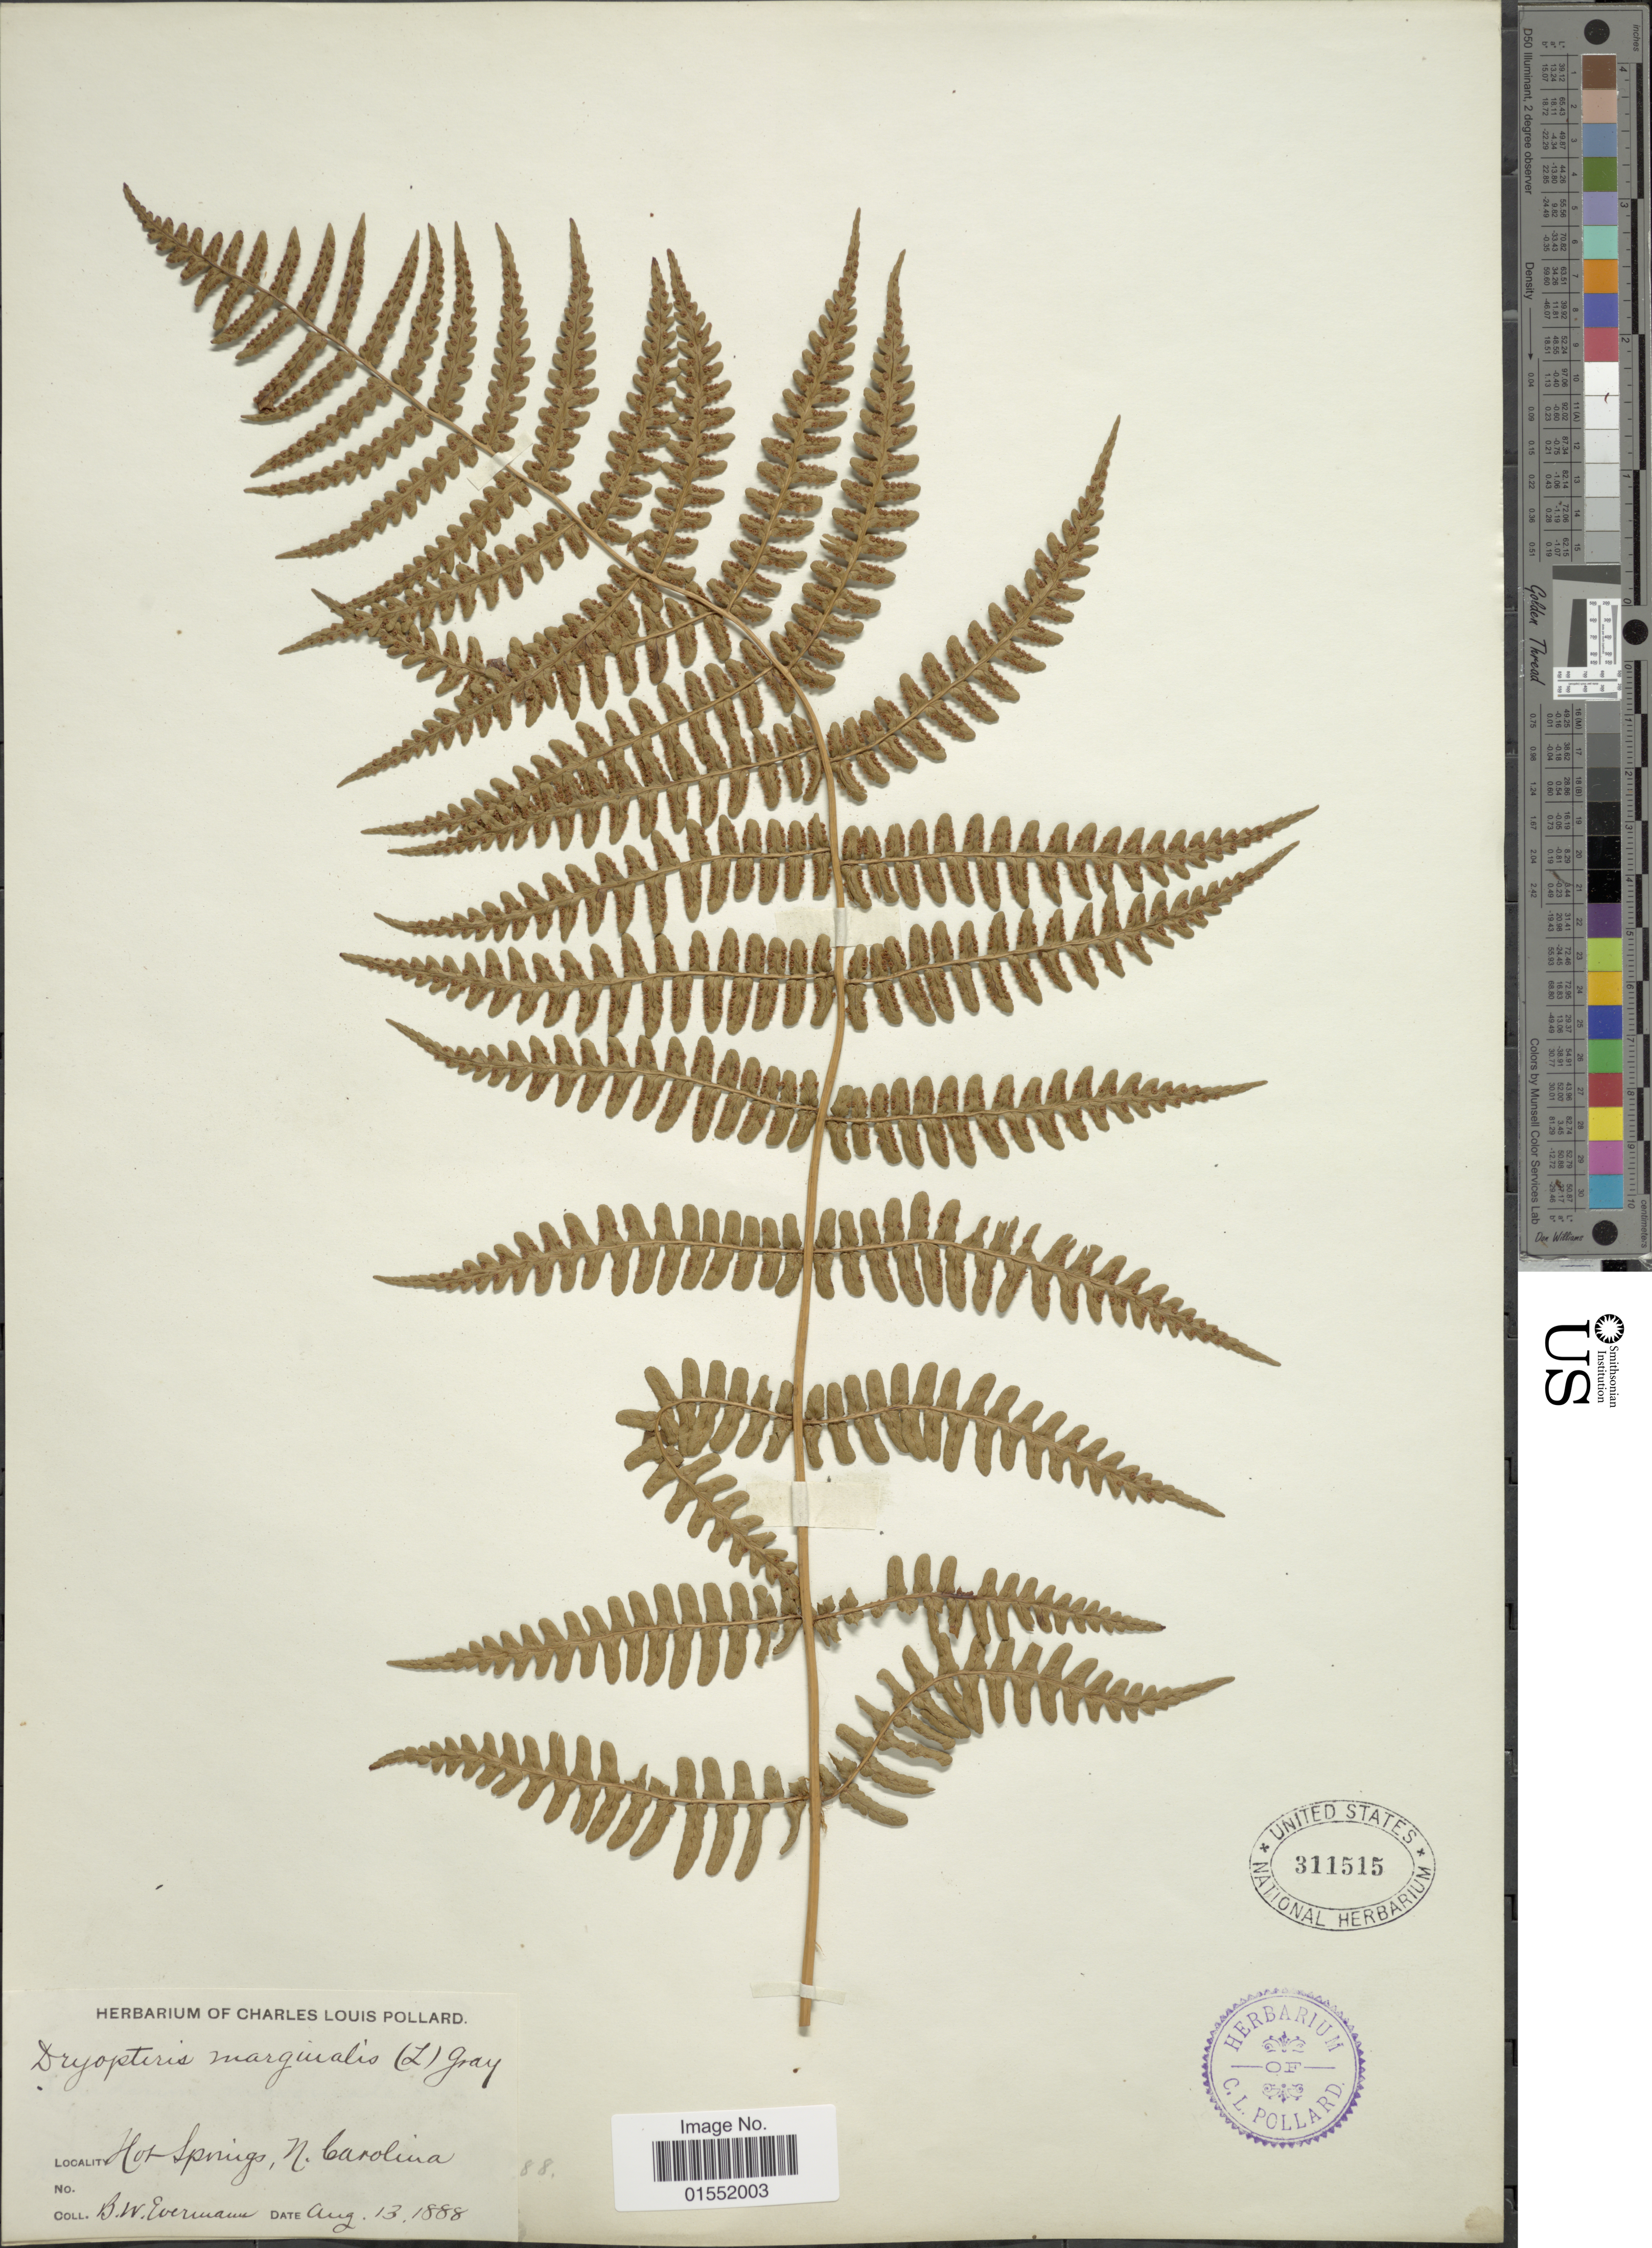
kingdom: Plantae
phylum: Tracheophyta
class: Polypodiopsida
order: Polypodiales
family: Dryopteridaceae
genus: Dryopteris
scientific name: Dryopteris marginalis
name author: (L.) A. Gray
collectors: B. W. Evermann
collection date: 1888-08-13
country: United States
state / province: North Carolina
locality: Hot Springs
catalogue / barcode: US 311515